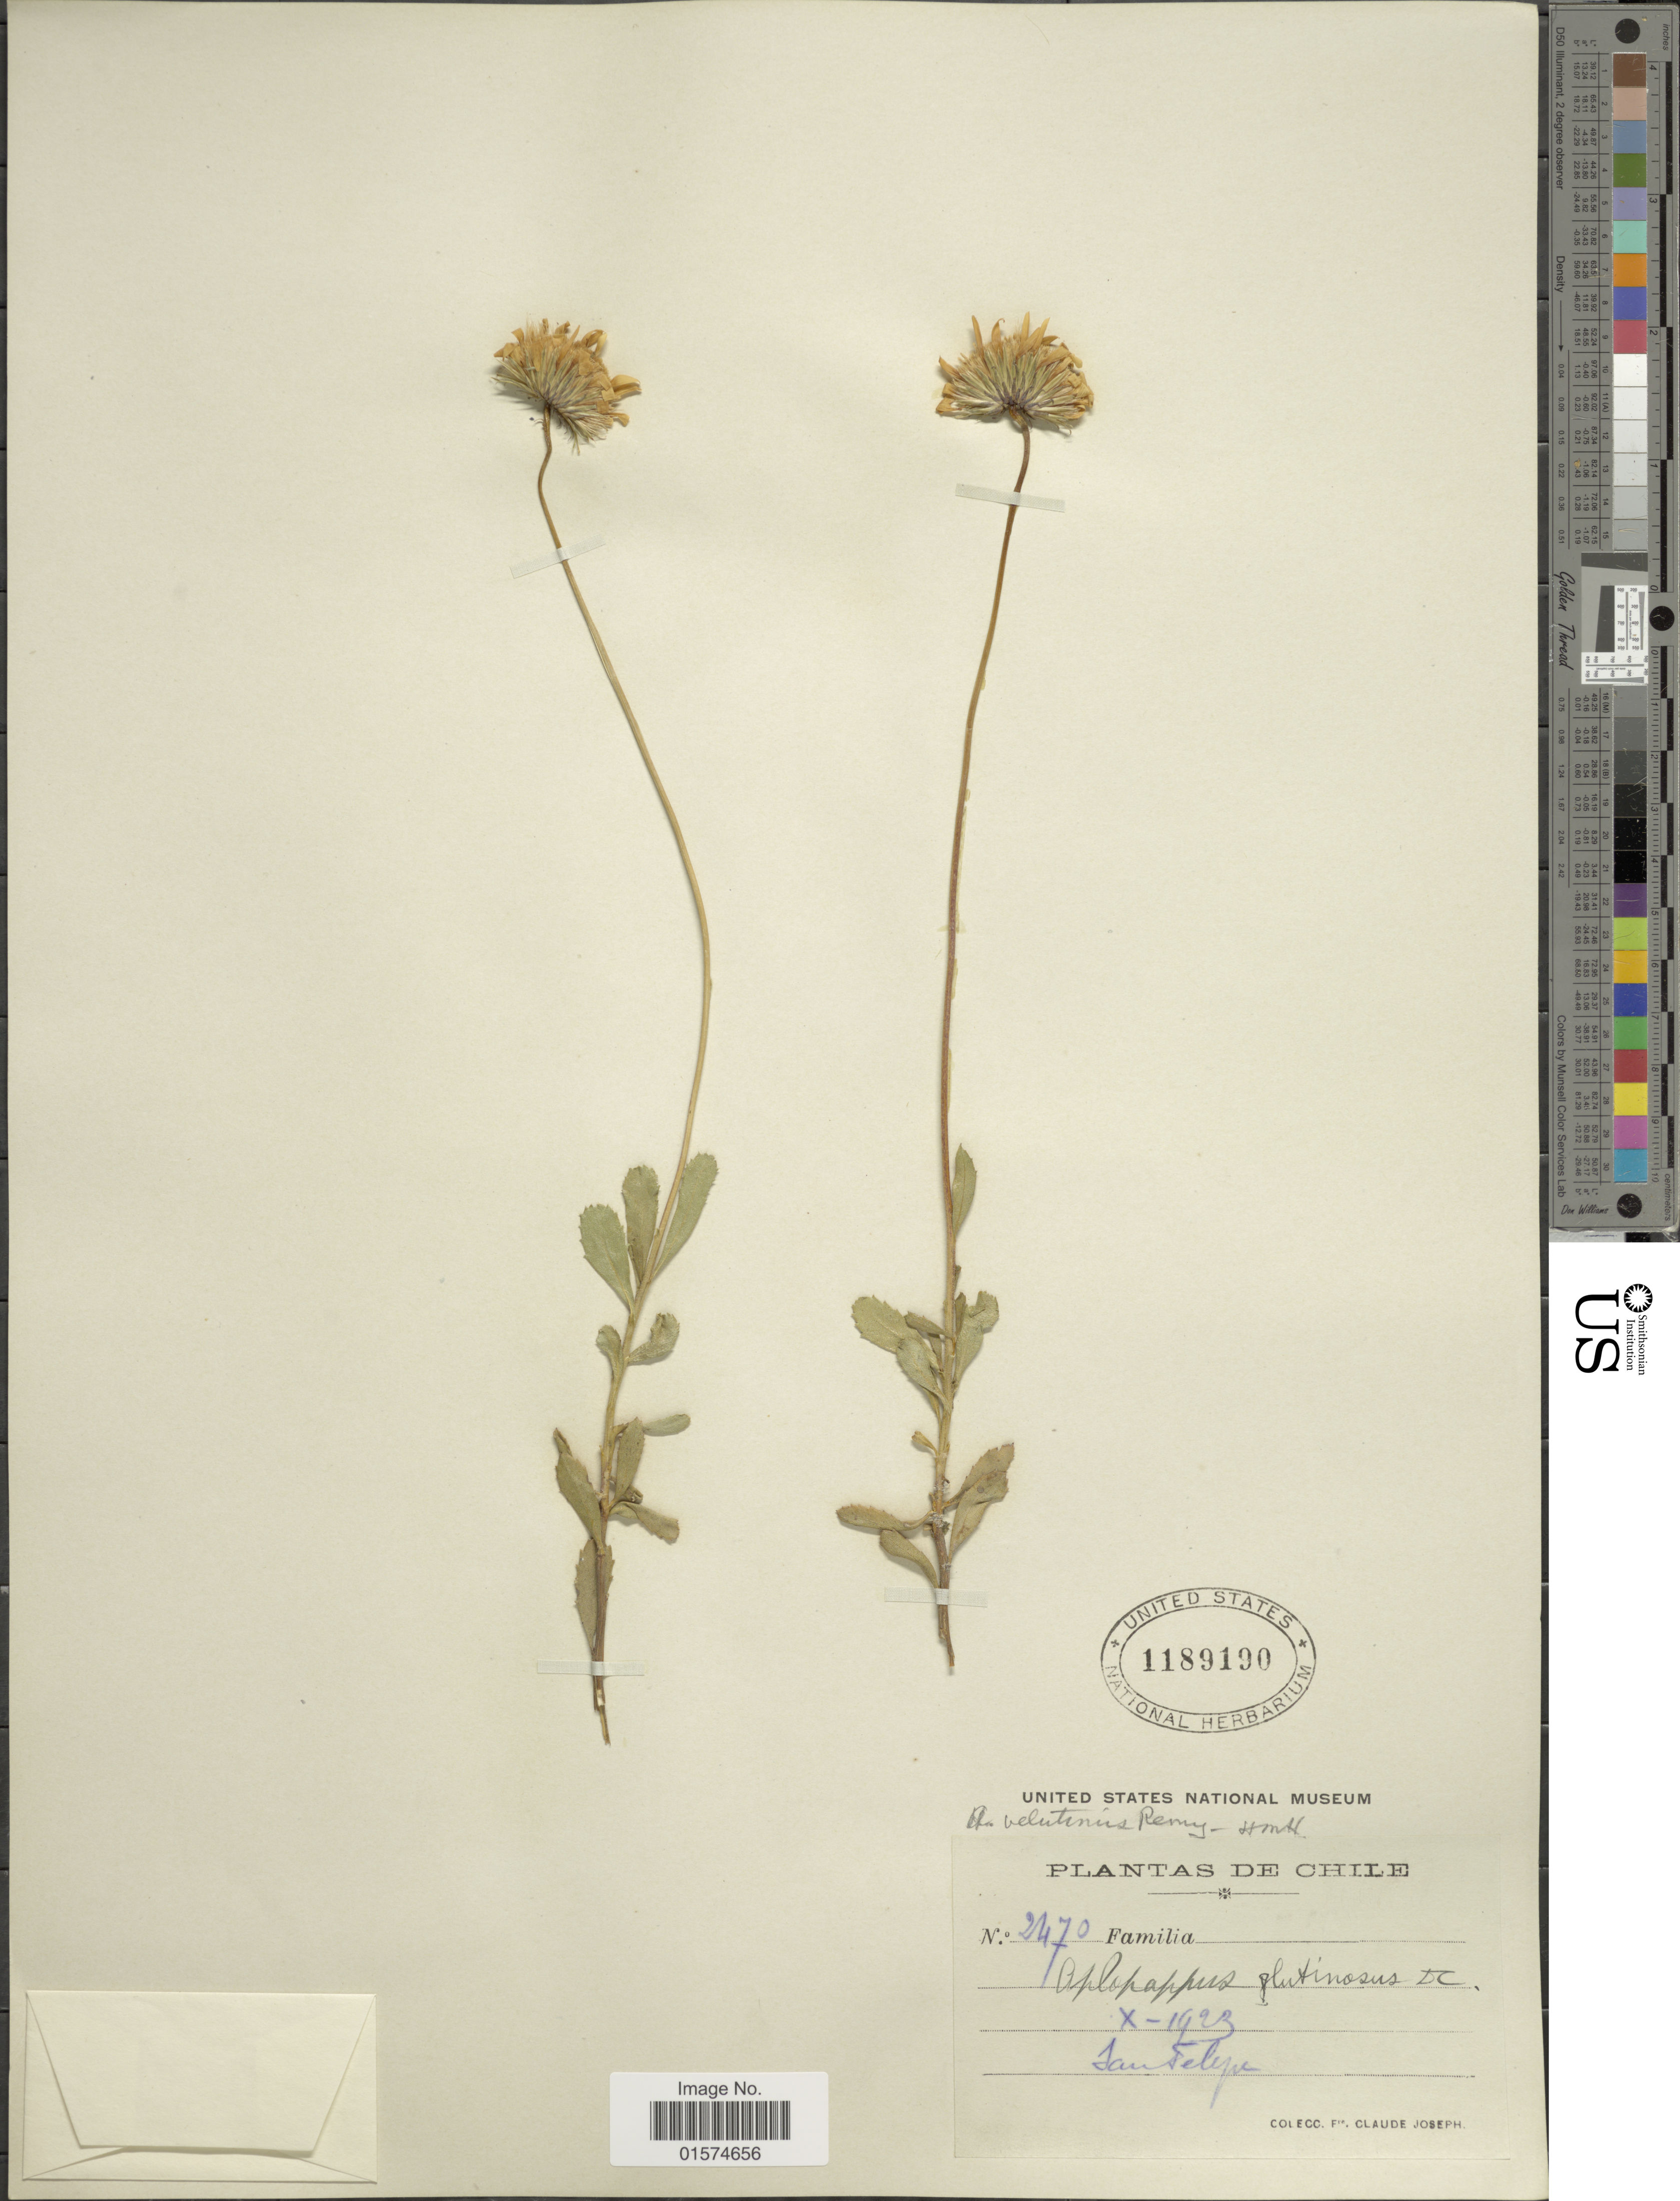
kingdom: Plantae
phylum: Tracheophyta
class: Magnoliopsida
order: Asterales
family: Asteraceae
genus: Haplopappus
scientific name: Haplopappus velutinus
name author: J. Rémy in Gay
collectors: Frere Claude Joseph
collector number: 2470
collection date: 1923-10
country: Chile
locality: San Felipe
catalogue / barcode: US 1189190